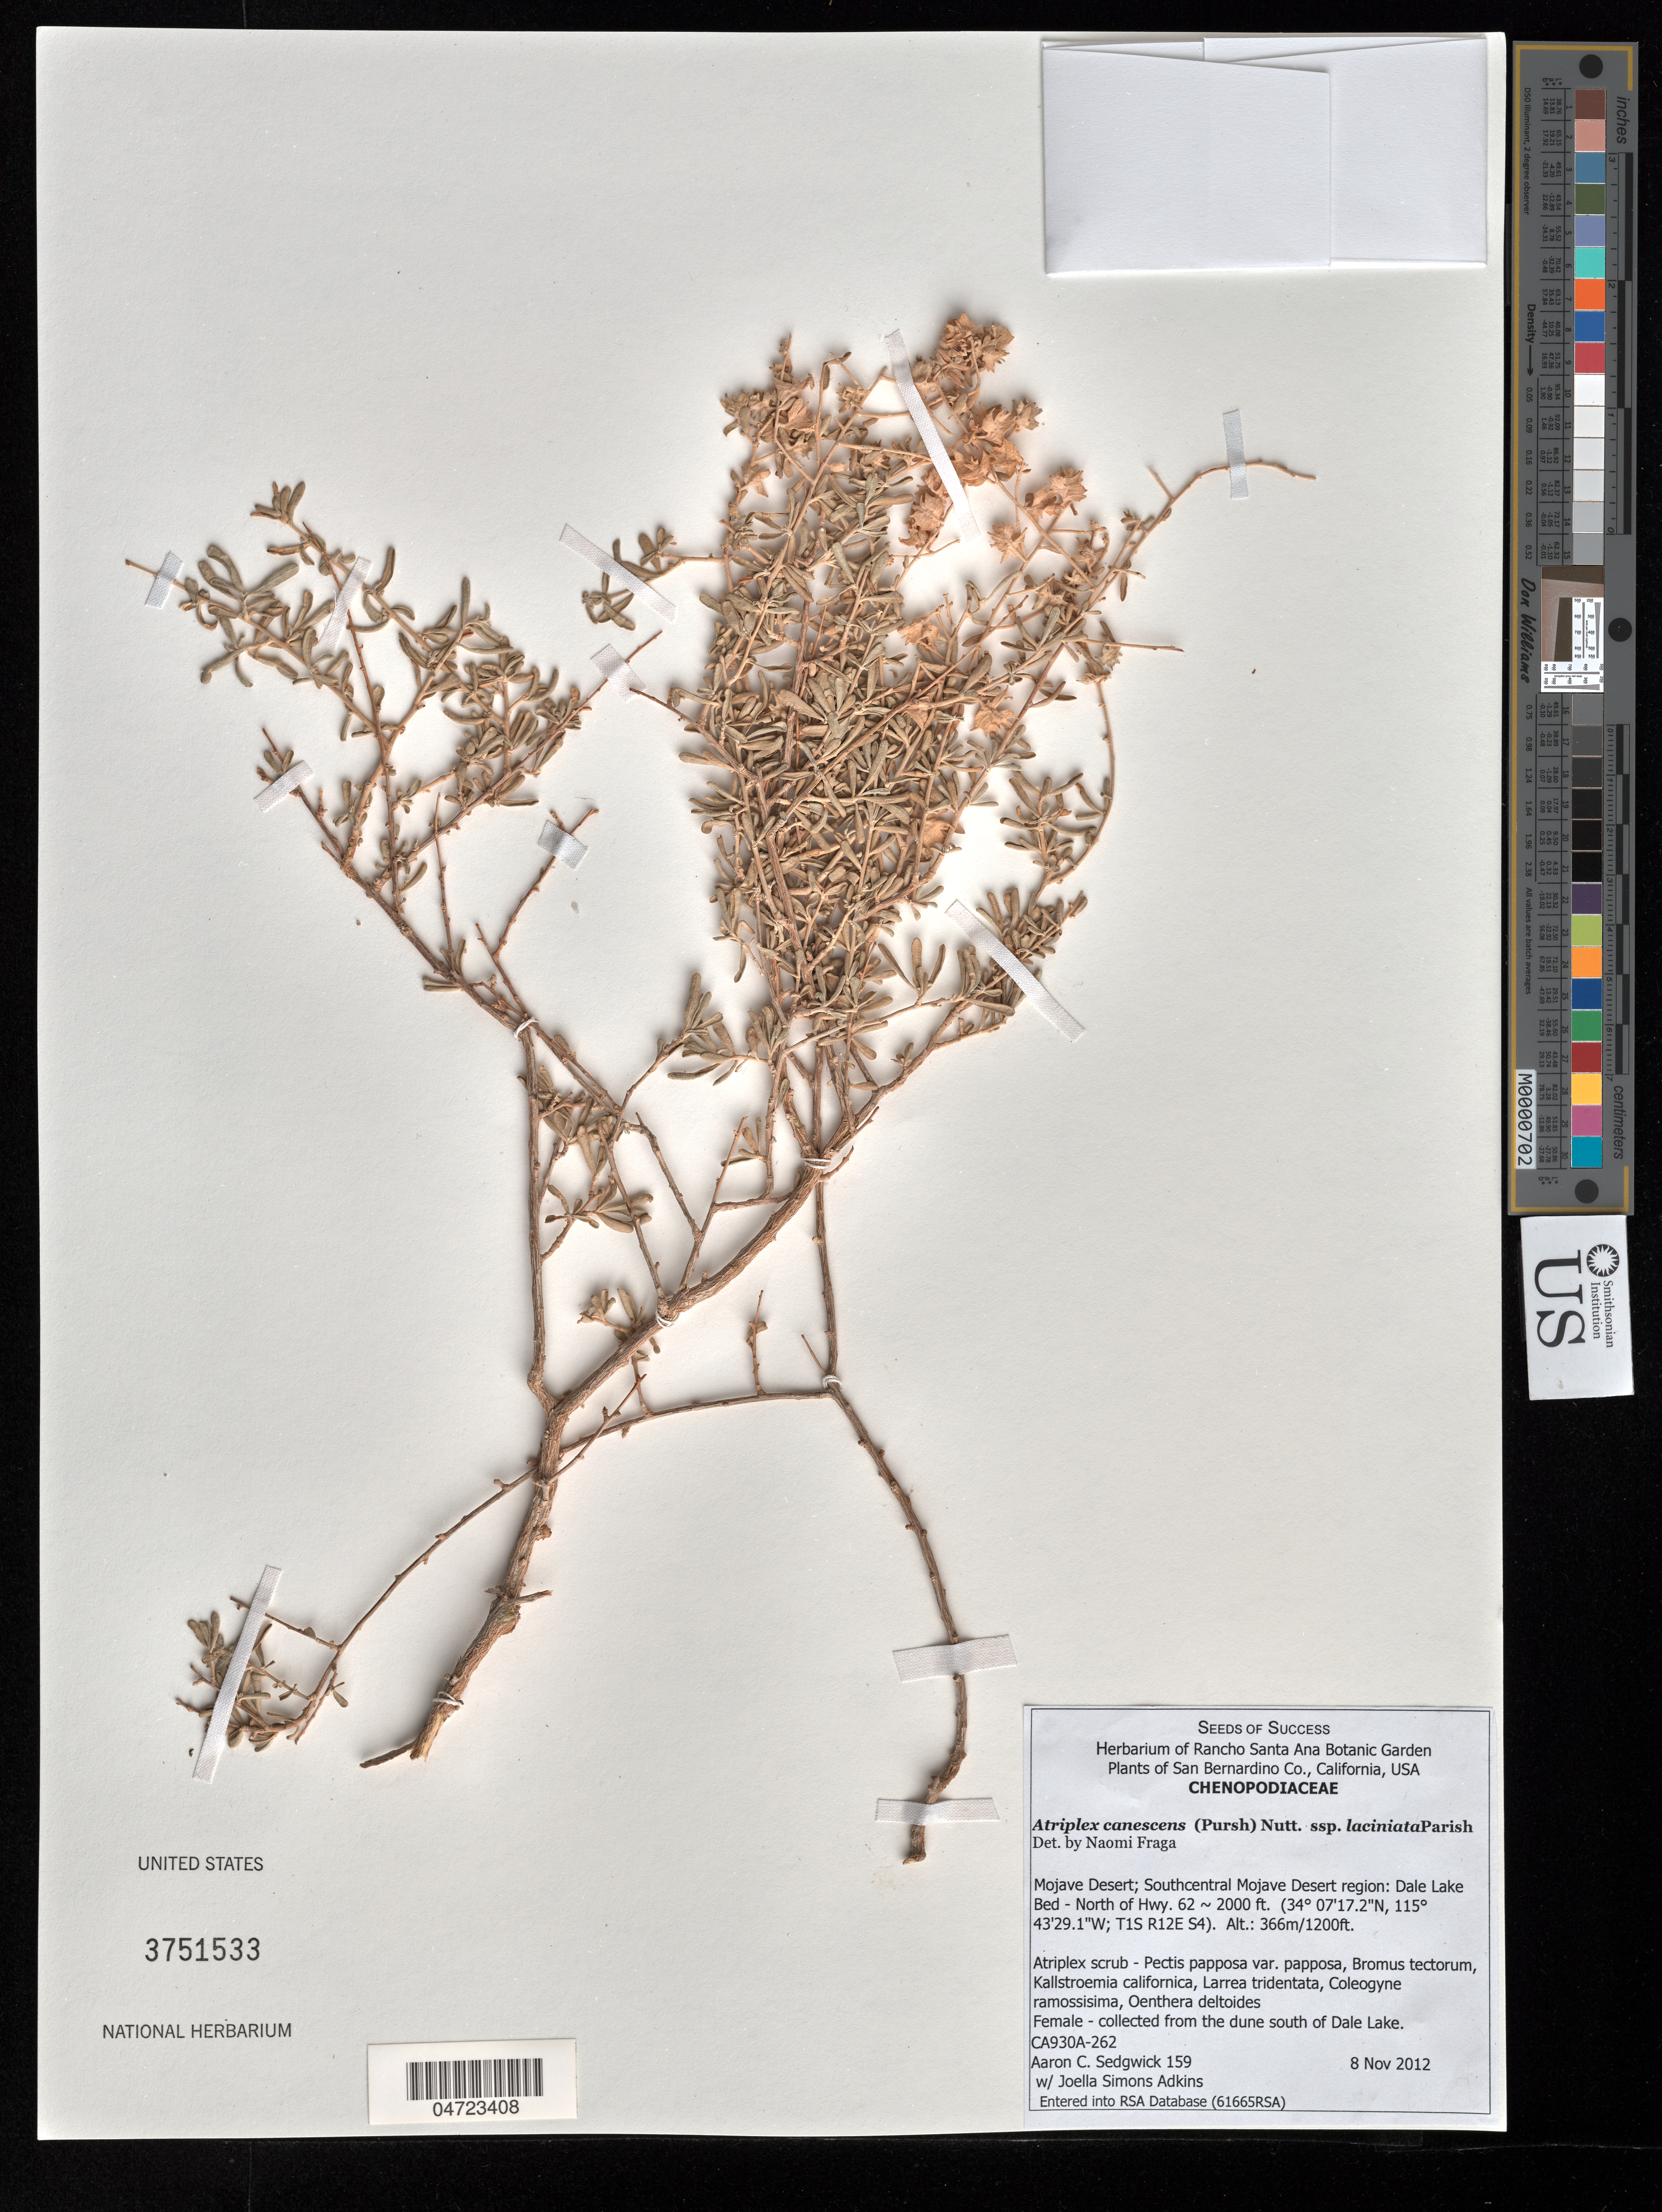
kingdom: Plantae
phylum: Tracheophyta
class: Magnoliopsida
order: Caryophyllales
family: Amaranthaceae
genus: Atriplex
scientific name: Atriplex canescens subsp. laciniata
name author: Parish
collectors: A. Sedgwick & J. Simons-Adkins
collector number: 159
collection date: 2012-11-08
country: United States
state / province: California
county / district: San Bernardino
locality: San Bernardino Co. Mojave Desert; Southcentral Mojave Desert region: Dale Lake Bed - North of Hwy. 62 ~ 2000 ft. (T1S R12E S4).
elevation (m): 366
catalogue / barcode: US 3751533